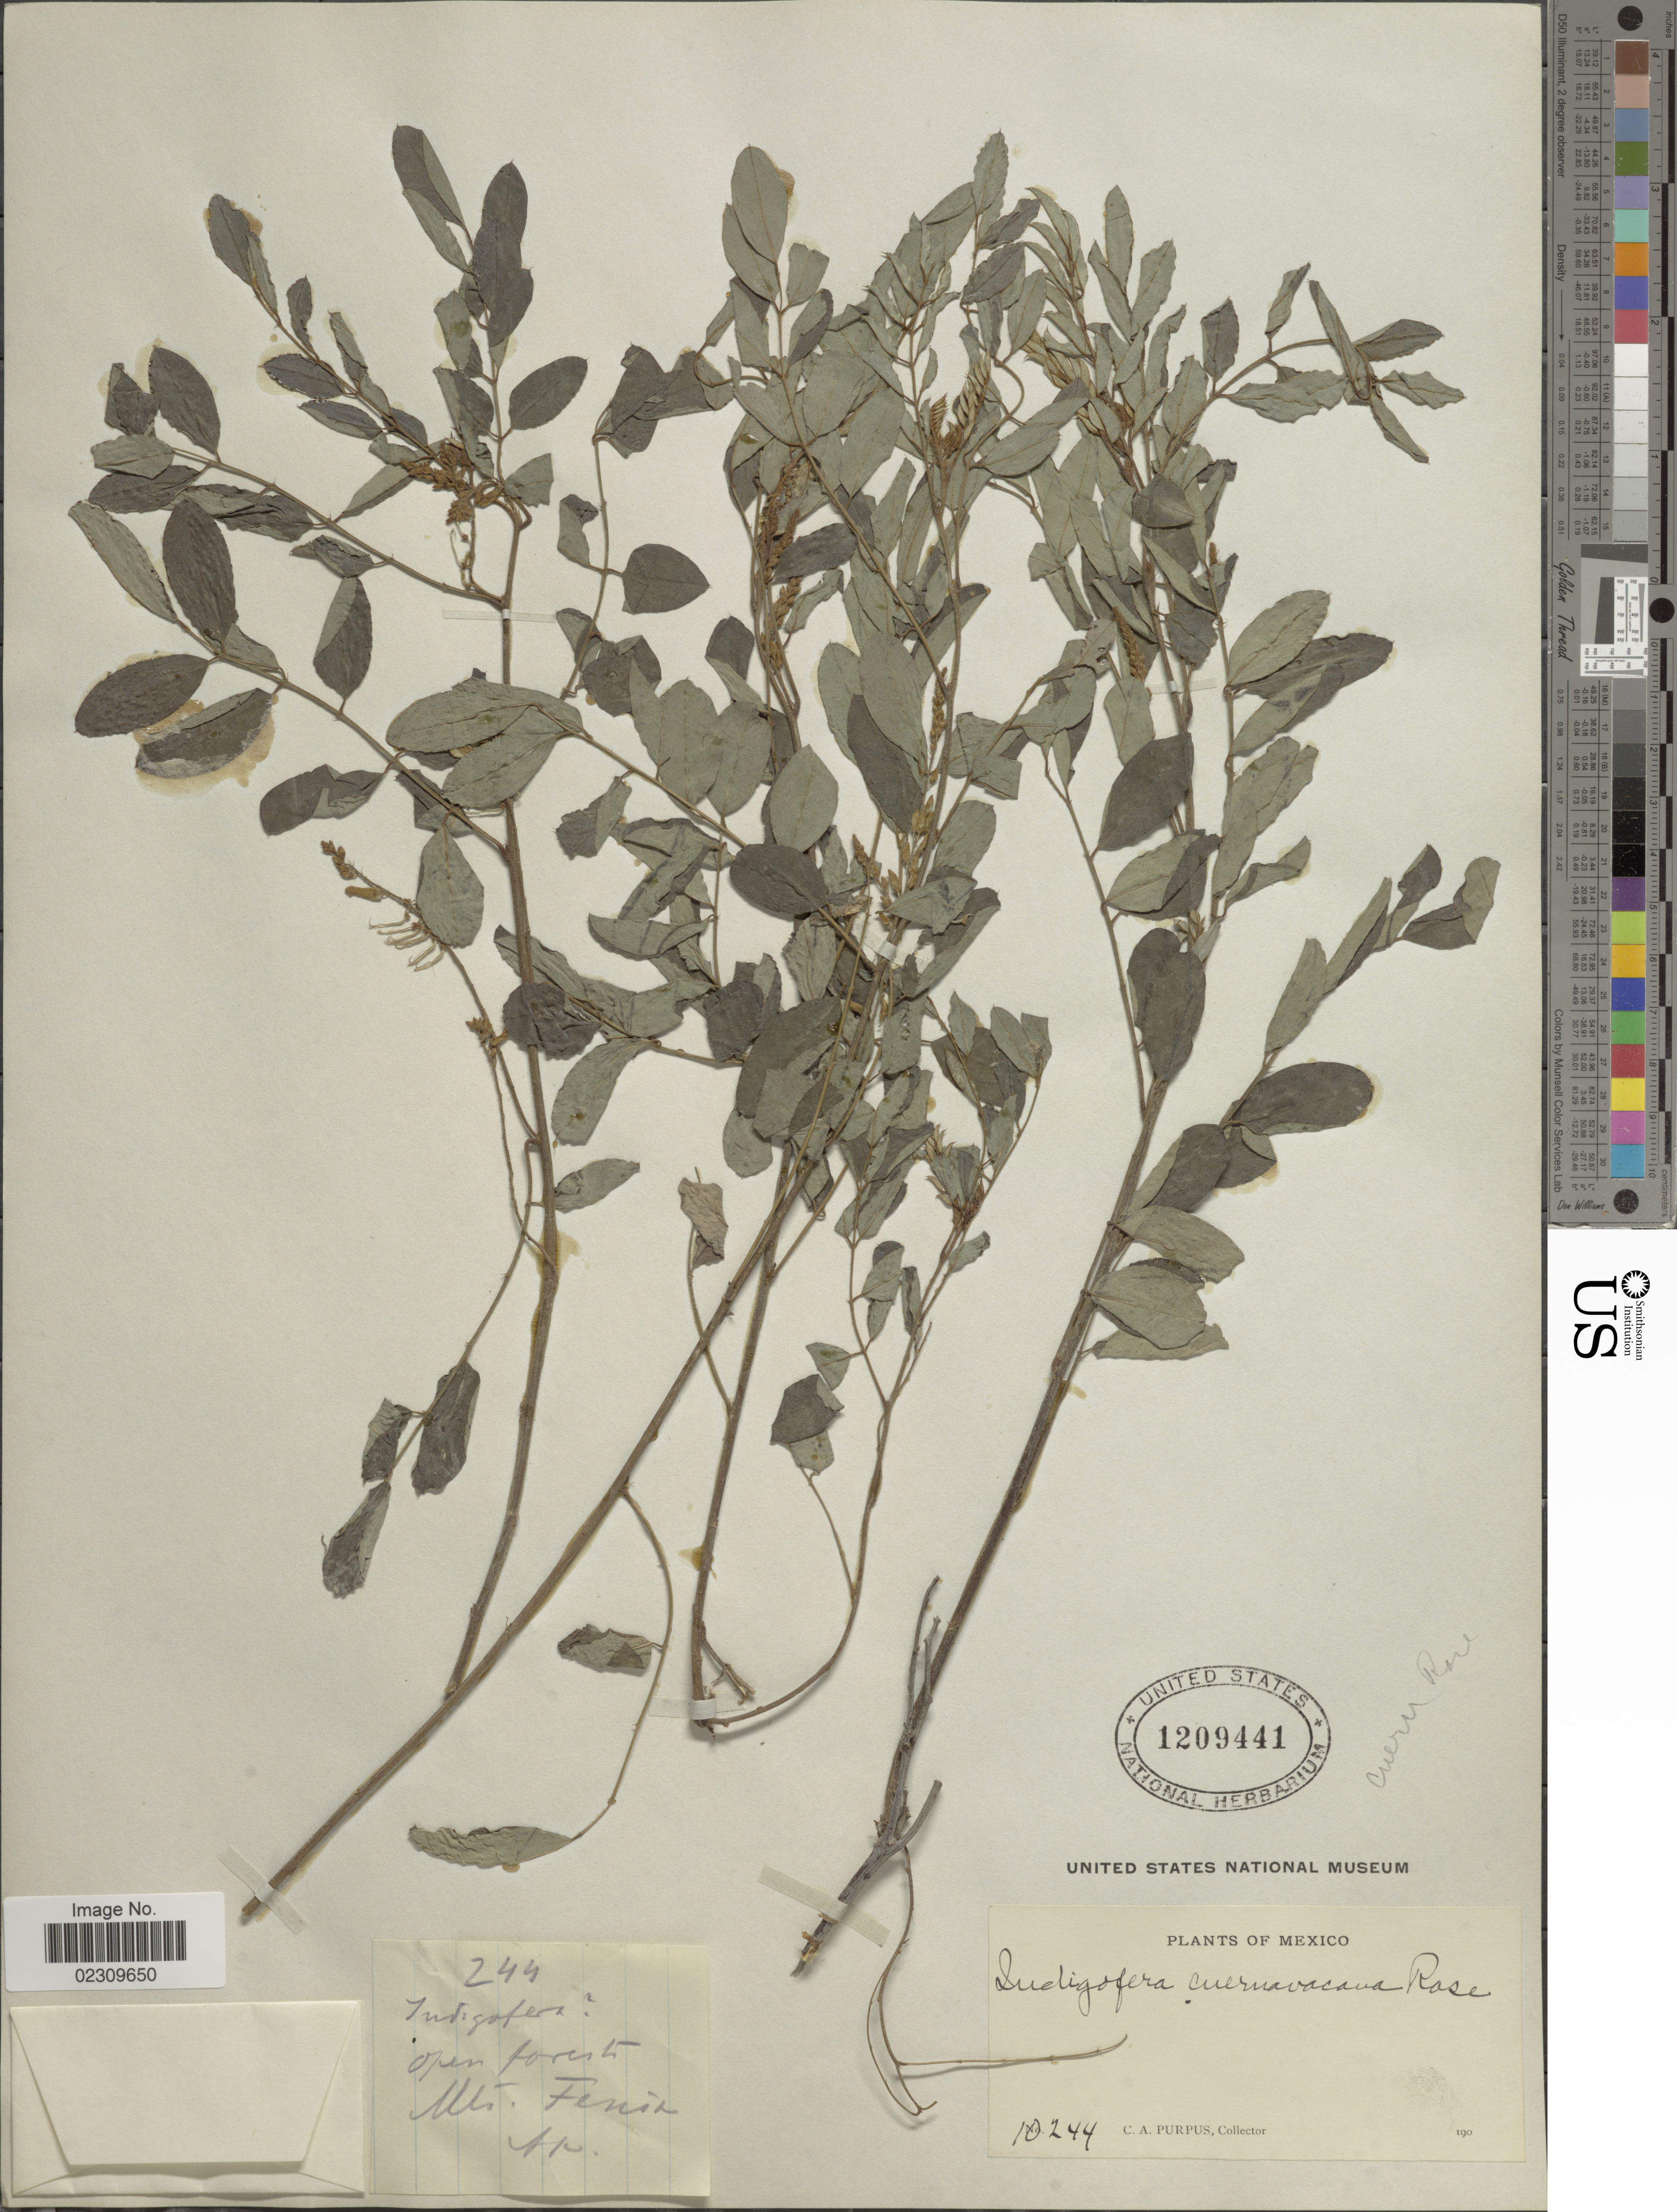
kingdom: Plantae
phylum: Tracheophyta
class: Magnoliopsida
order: Fabales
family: Fabaceae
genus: Indigofera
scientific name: Indigofera cuernavacana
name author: Rose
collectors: C. A. Purpus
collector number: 10244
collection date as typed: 190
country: Mexico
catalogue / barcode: US 1209441